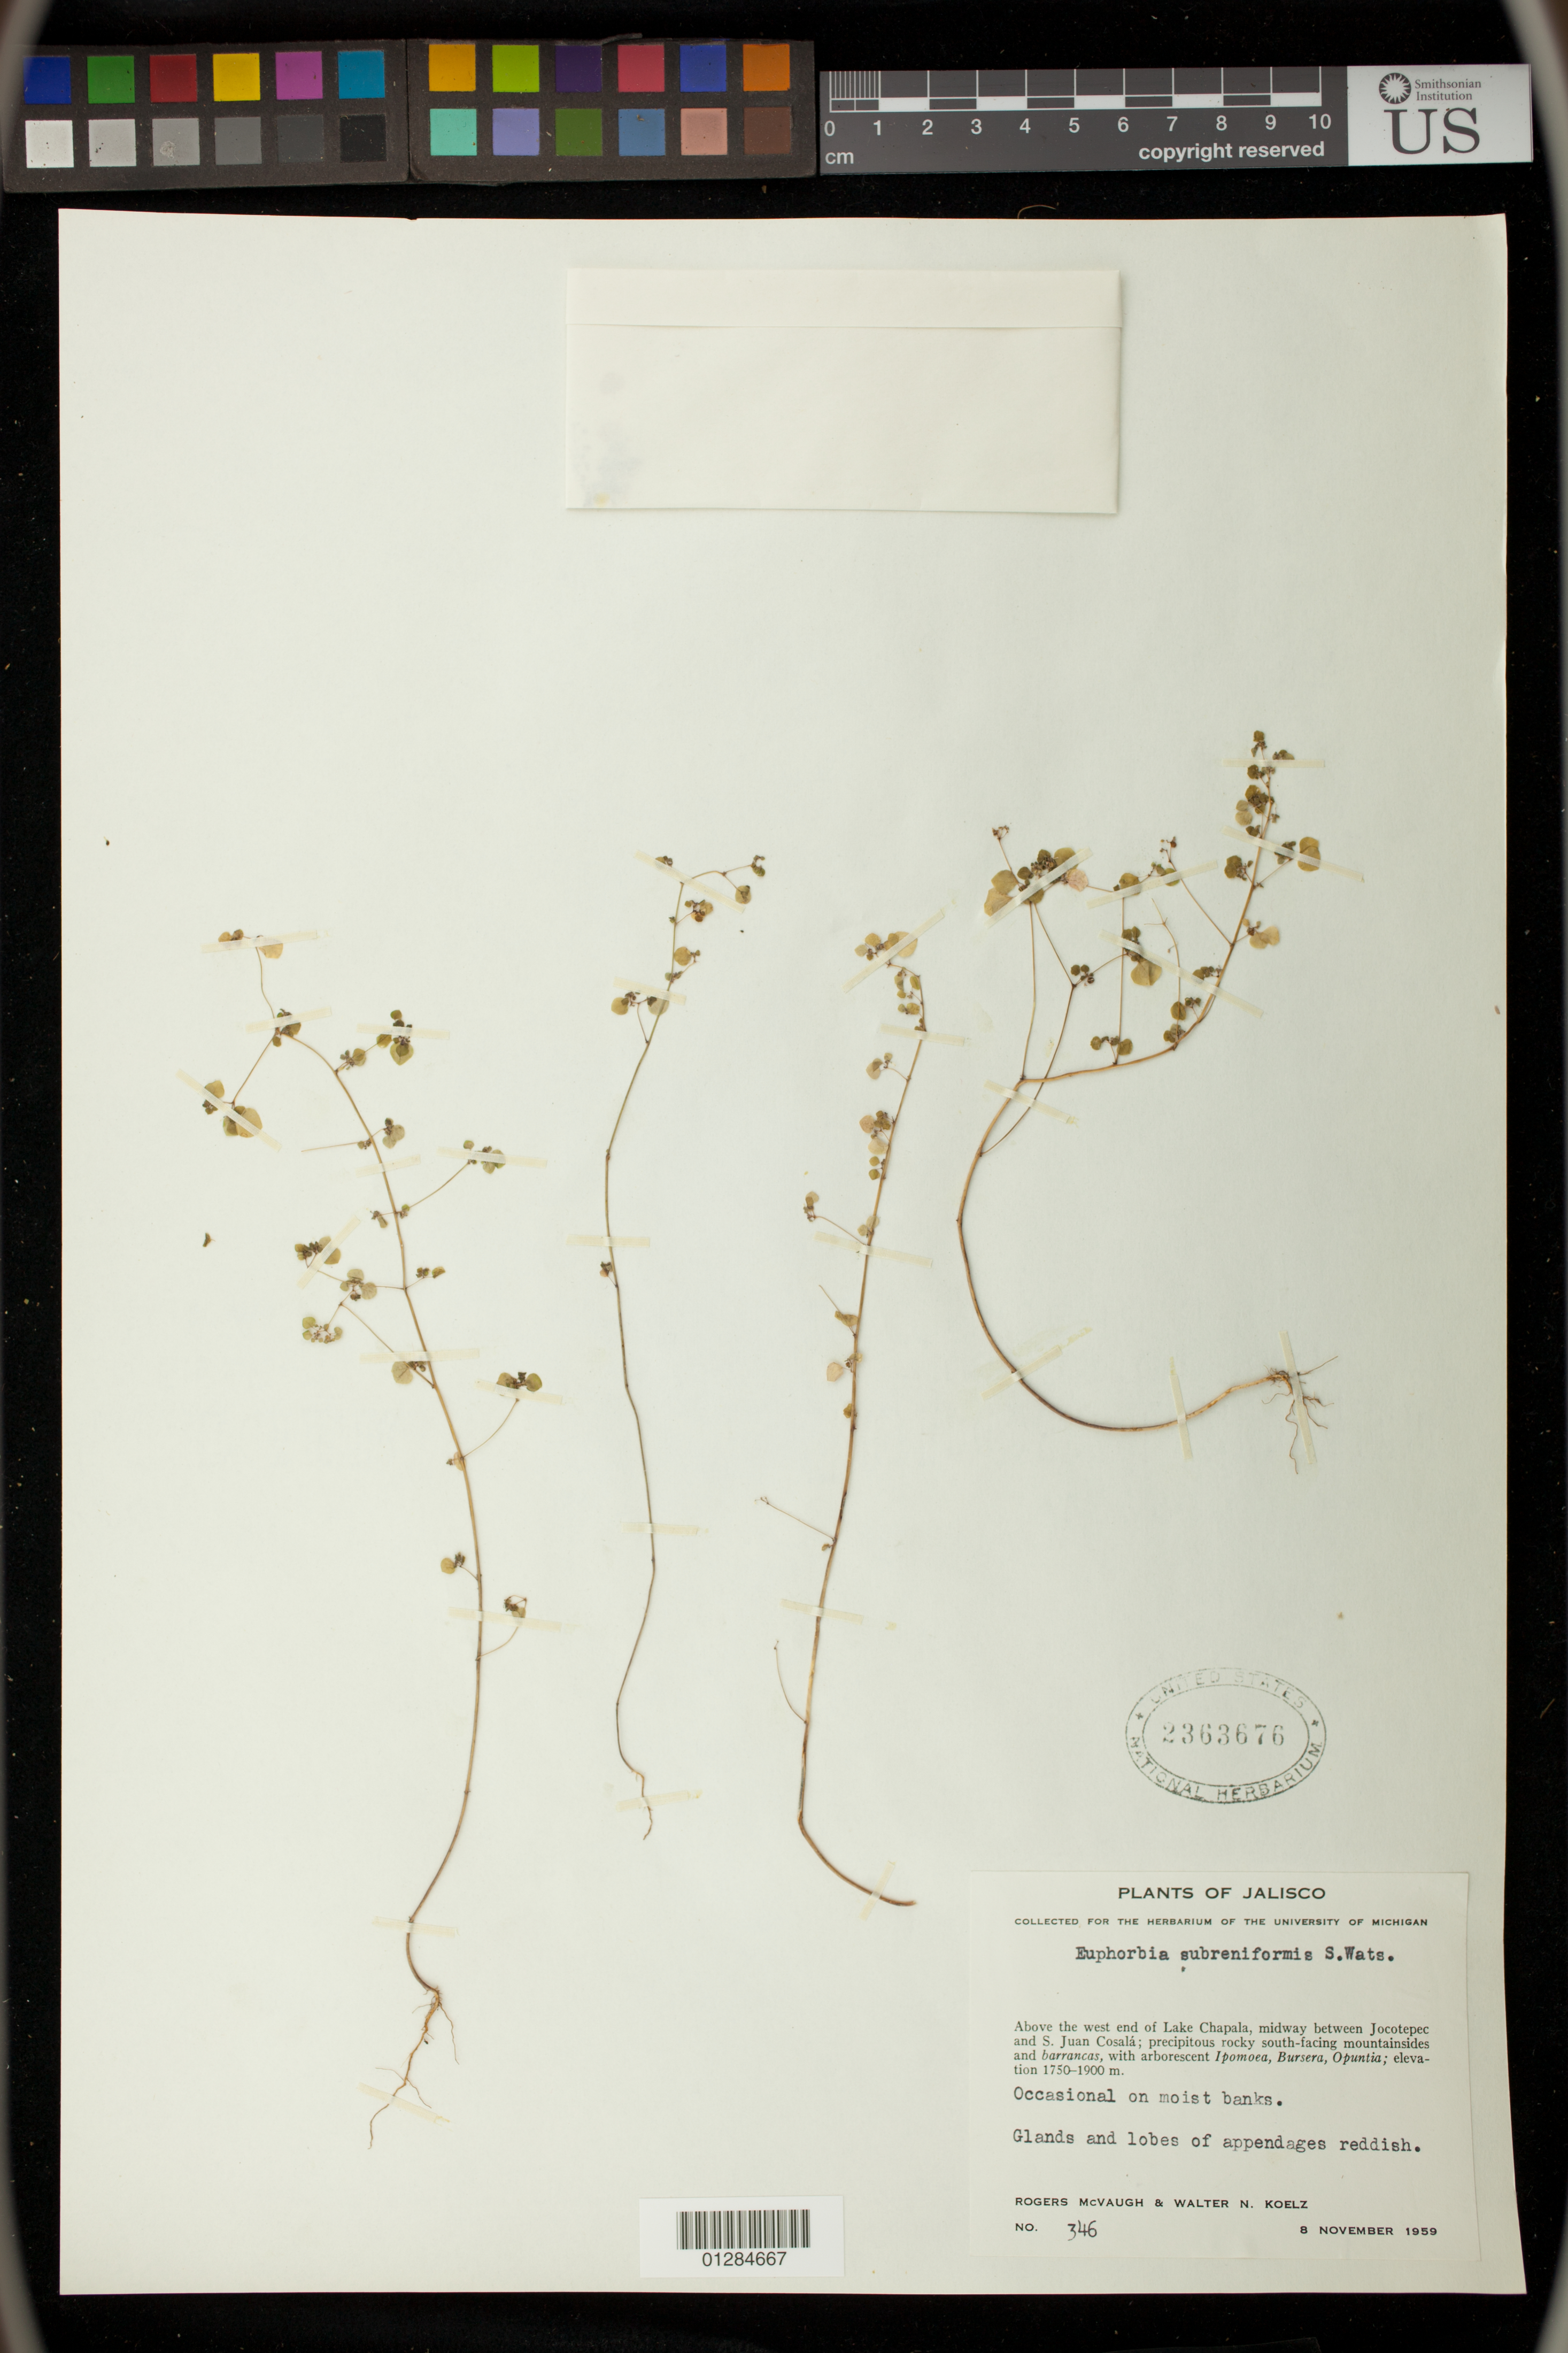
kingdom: Plantae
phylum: Tracheophyta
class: Magnoliopsida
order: Malpighiales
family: Euphorbiaceae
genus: Euphorbia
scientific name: Euphorbia fimbrilligera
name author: Mart.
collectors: R. McVaugh & W. N. Koelz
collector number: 346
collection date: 1959-11-08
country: Mexico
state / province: Jalisco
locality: Above the west end of Lake Chapala, midway between Jocotepec and S. Juan Cosala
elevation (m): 1750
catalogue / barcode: US 2363676